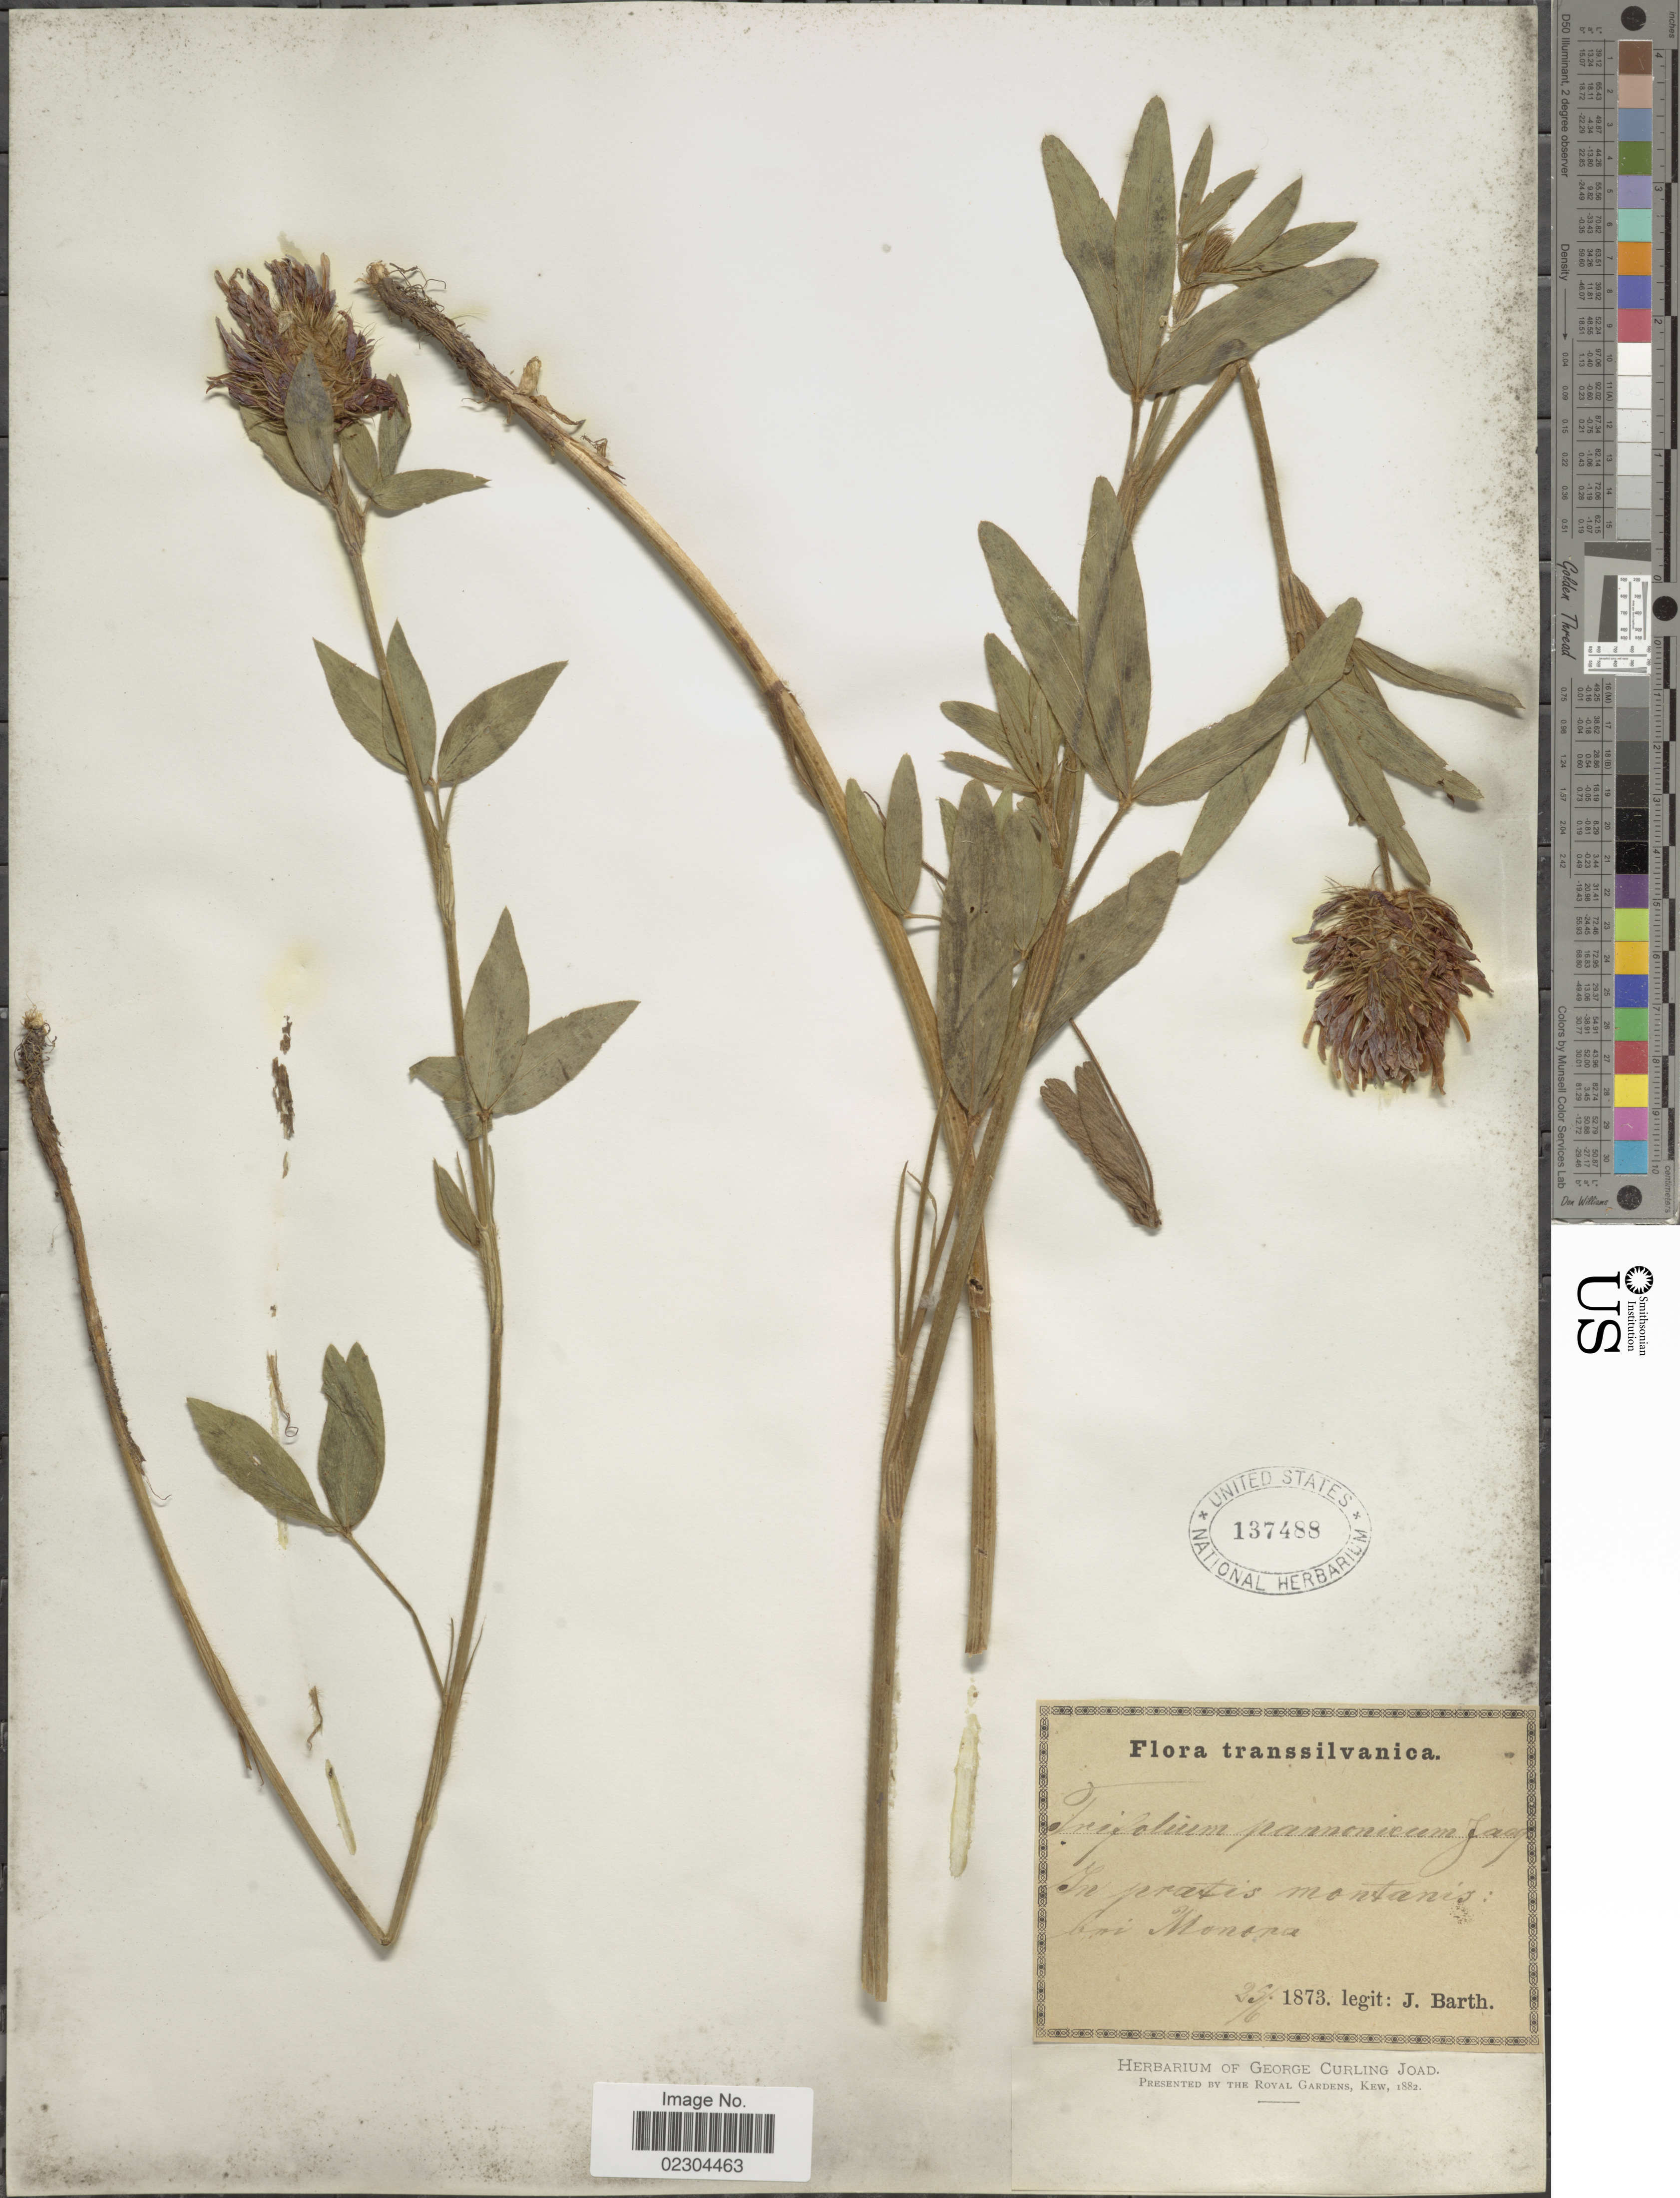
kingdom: Plantae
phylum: Tracheophyta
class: Magnoliopsida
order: Fabales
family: Fabaceae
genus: Trifolium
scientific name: Trifolium pannonicum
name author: Jacq.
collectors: J. Barth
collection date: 1873-06-28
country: Romania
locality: Flora transsilvanica. bei Monona [interpreted]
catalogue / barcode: US 137488